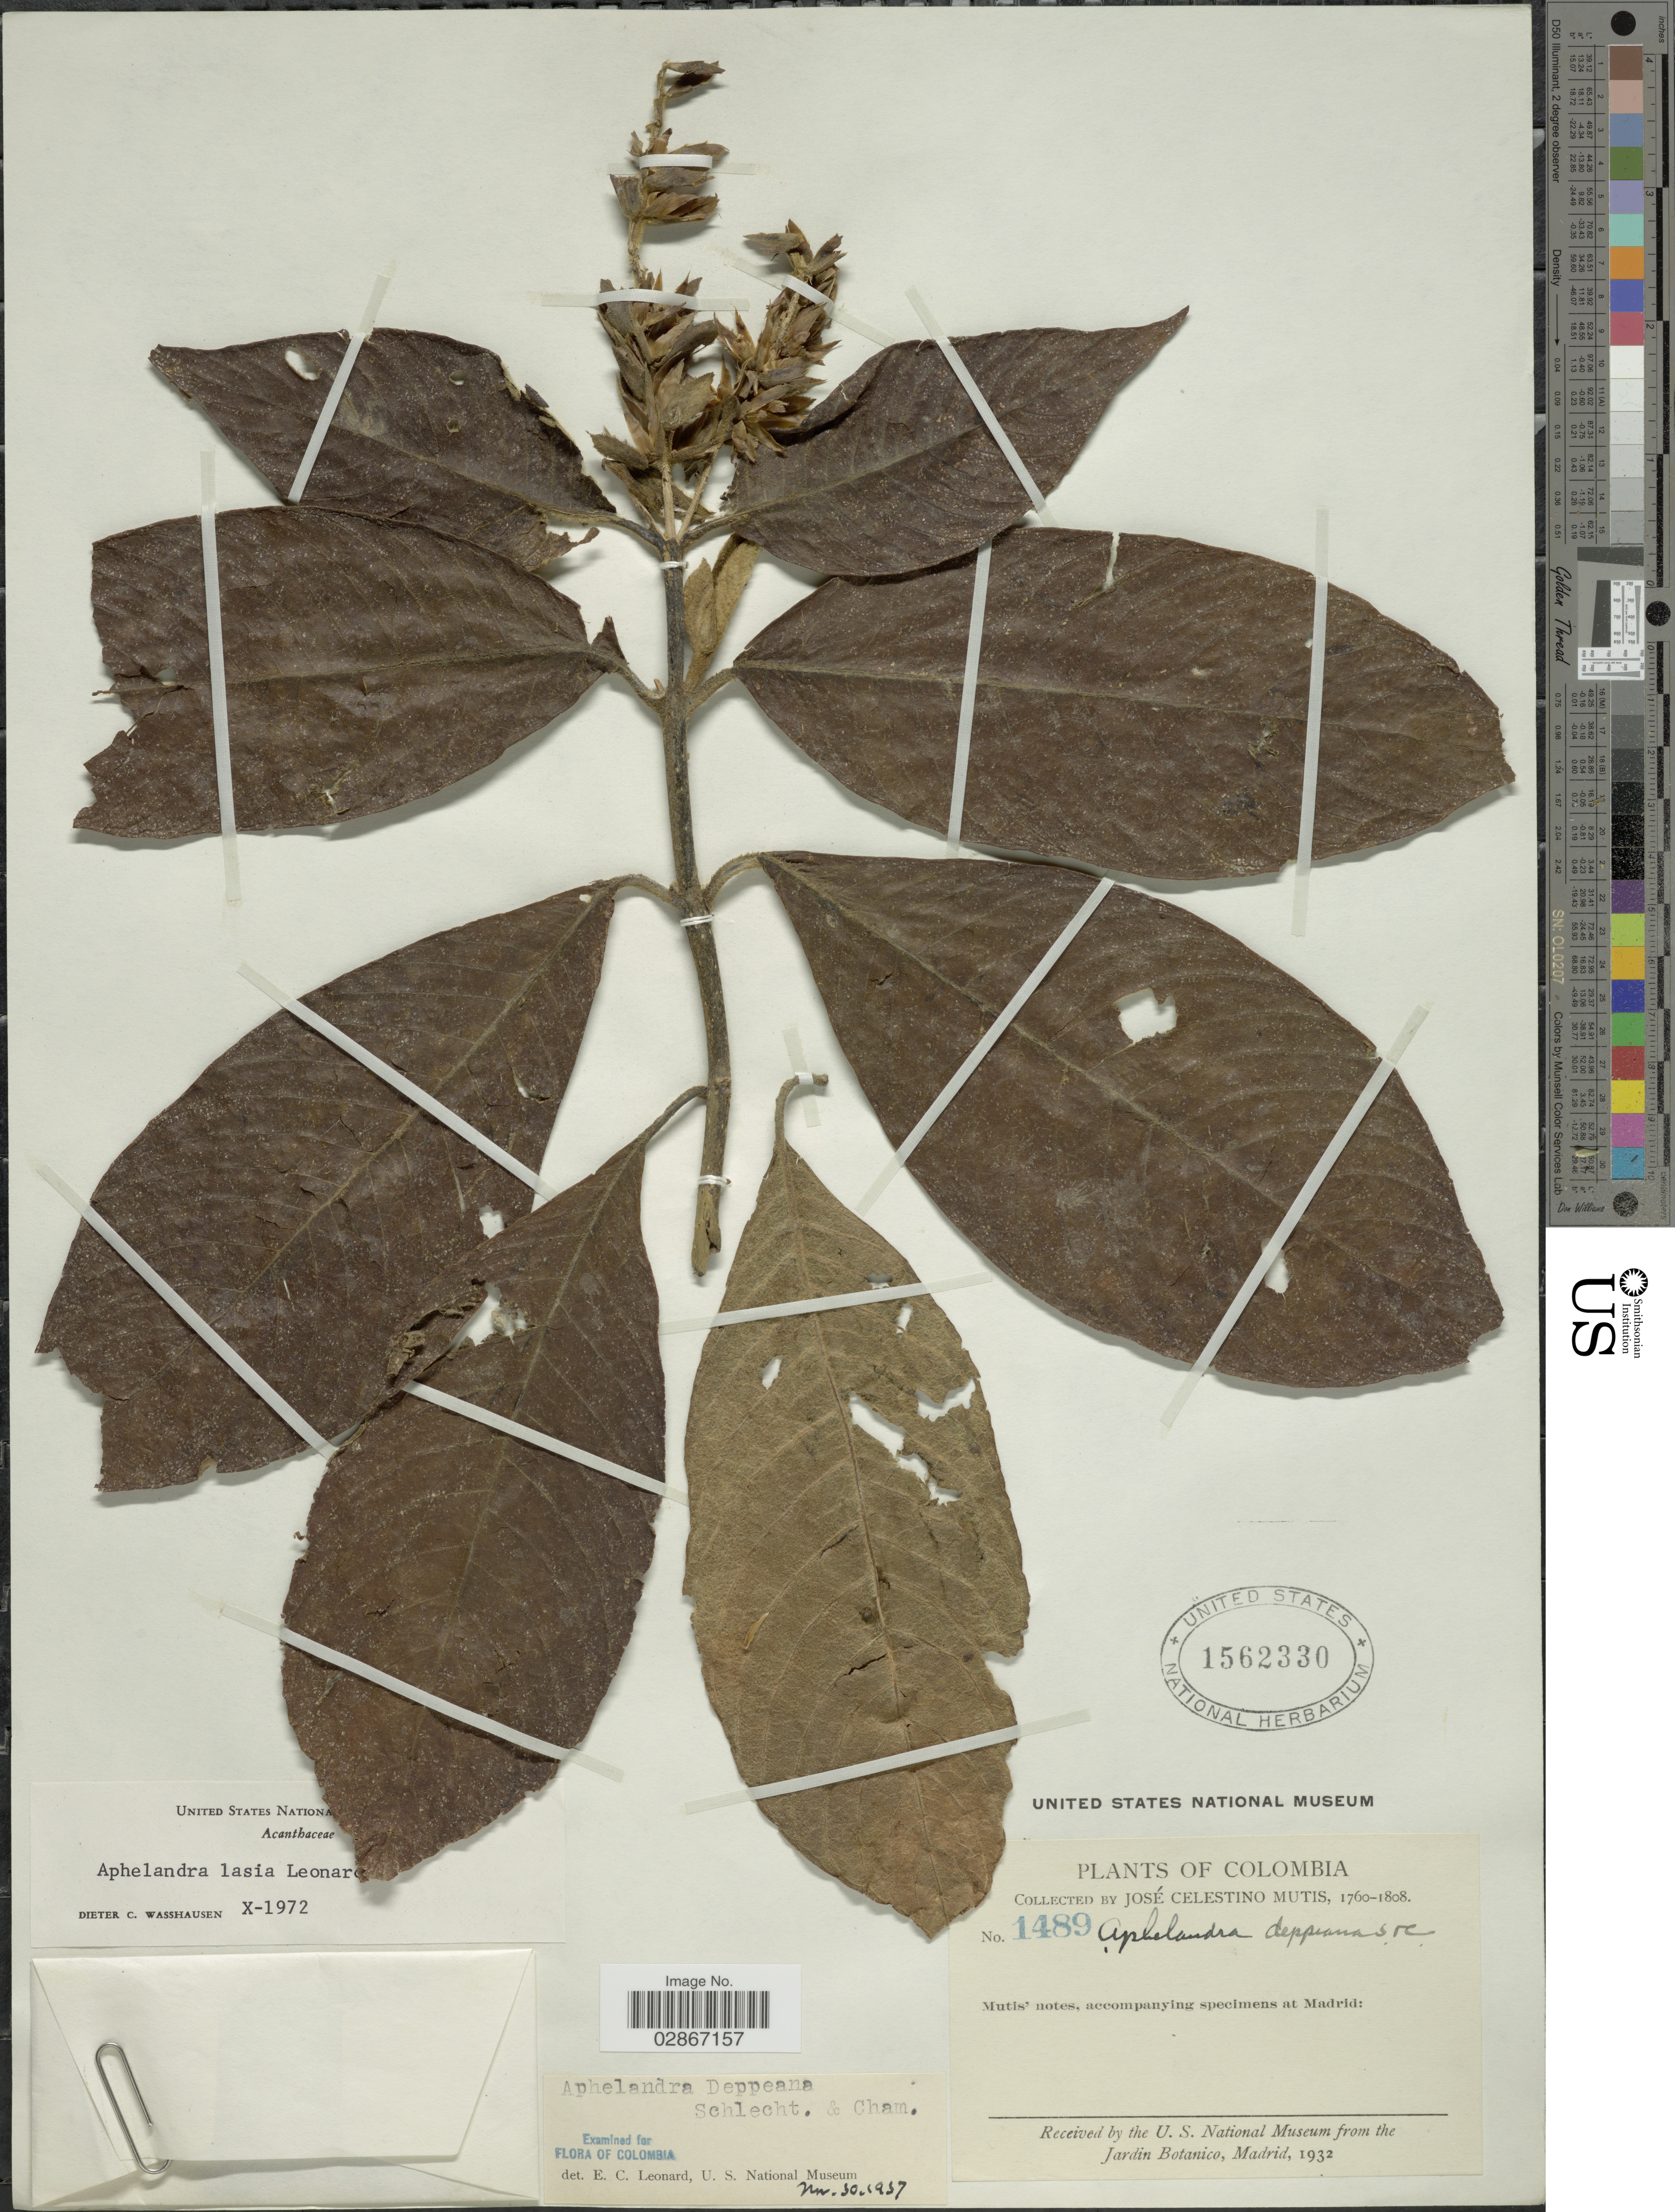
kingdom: Plantae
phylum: Tracheophyta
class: Magnoliopsida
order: Lamiales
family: Acanthaceae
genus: Aphelandra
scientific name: Aphelandra lasia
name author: Leonard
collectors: J. C. B. Mutis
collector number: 1489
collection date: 1760/1808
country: Colombia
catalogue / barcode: US 1562330